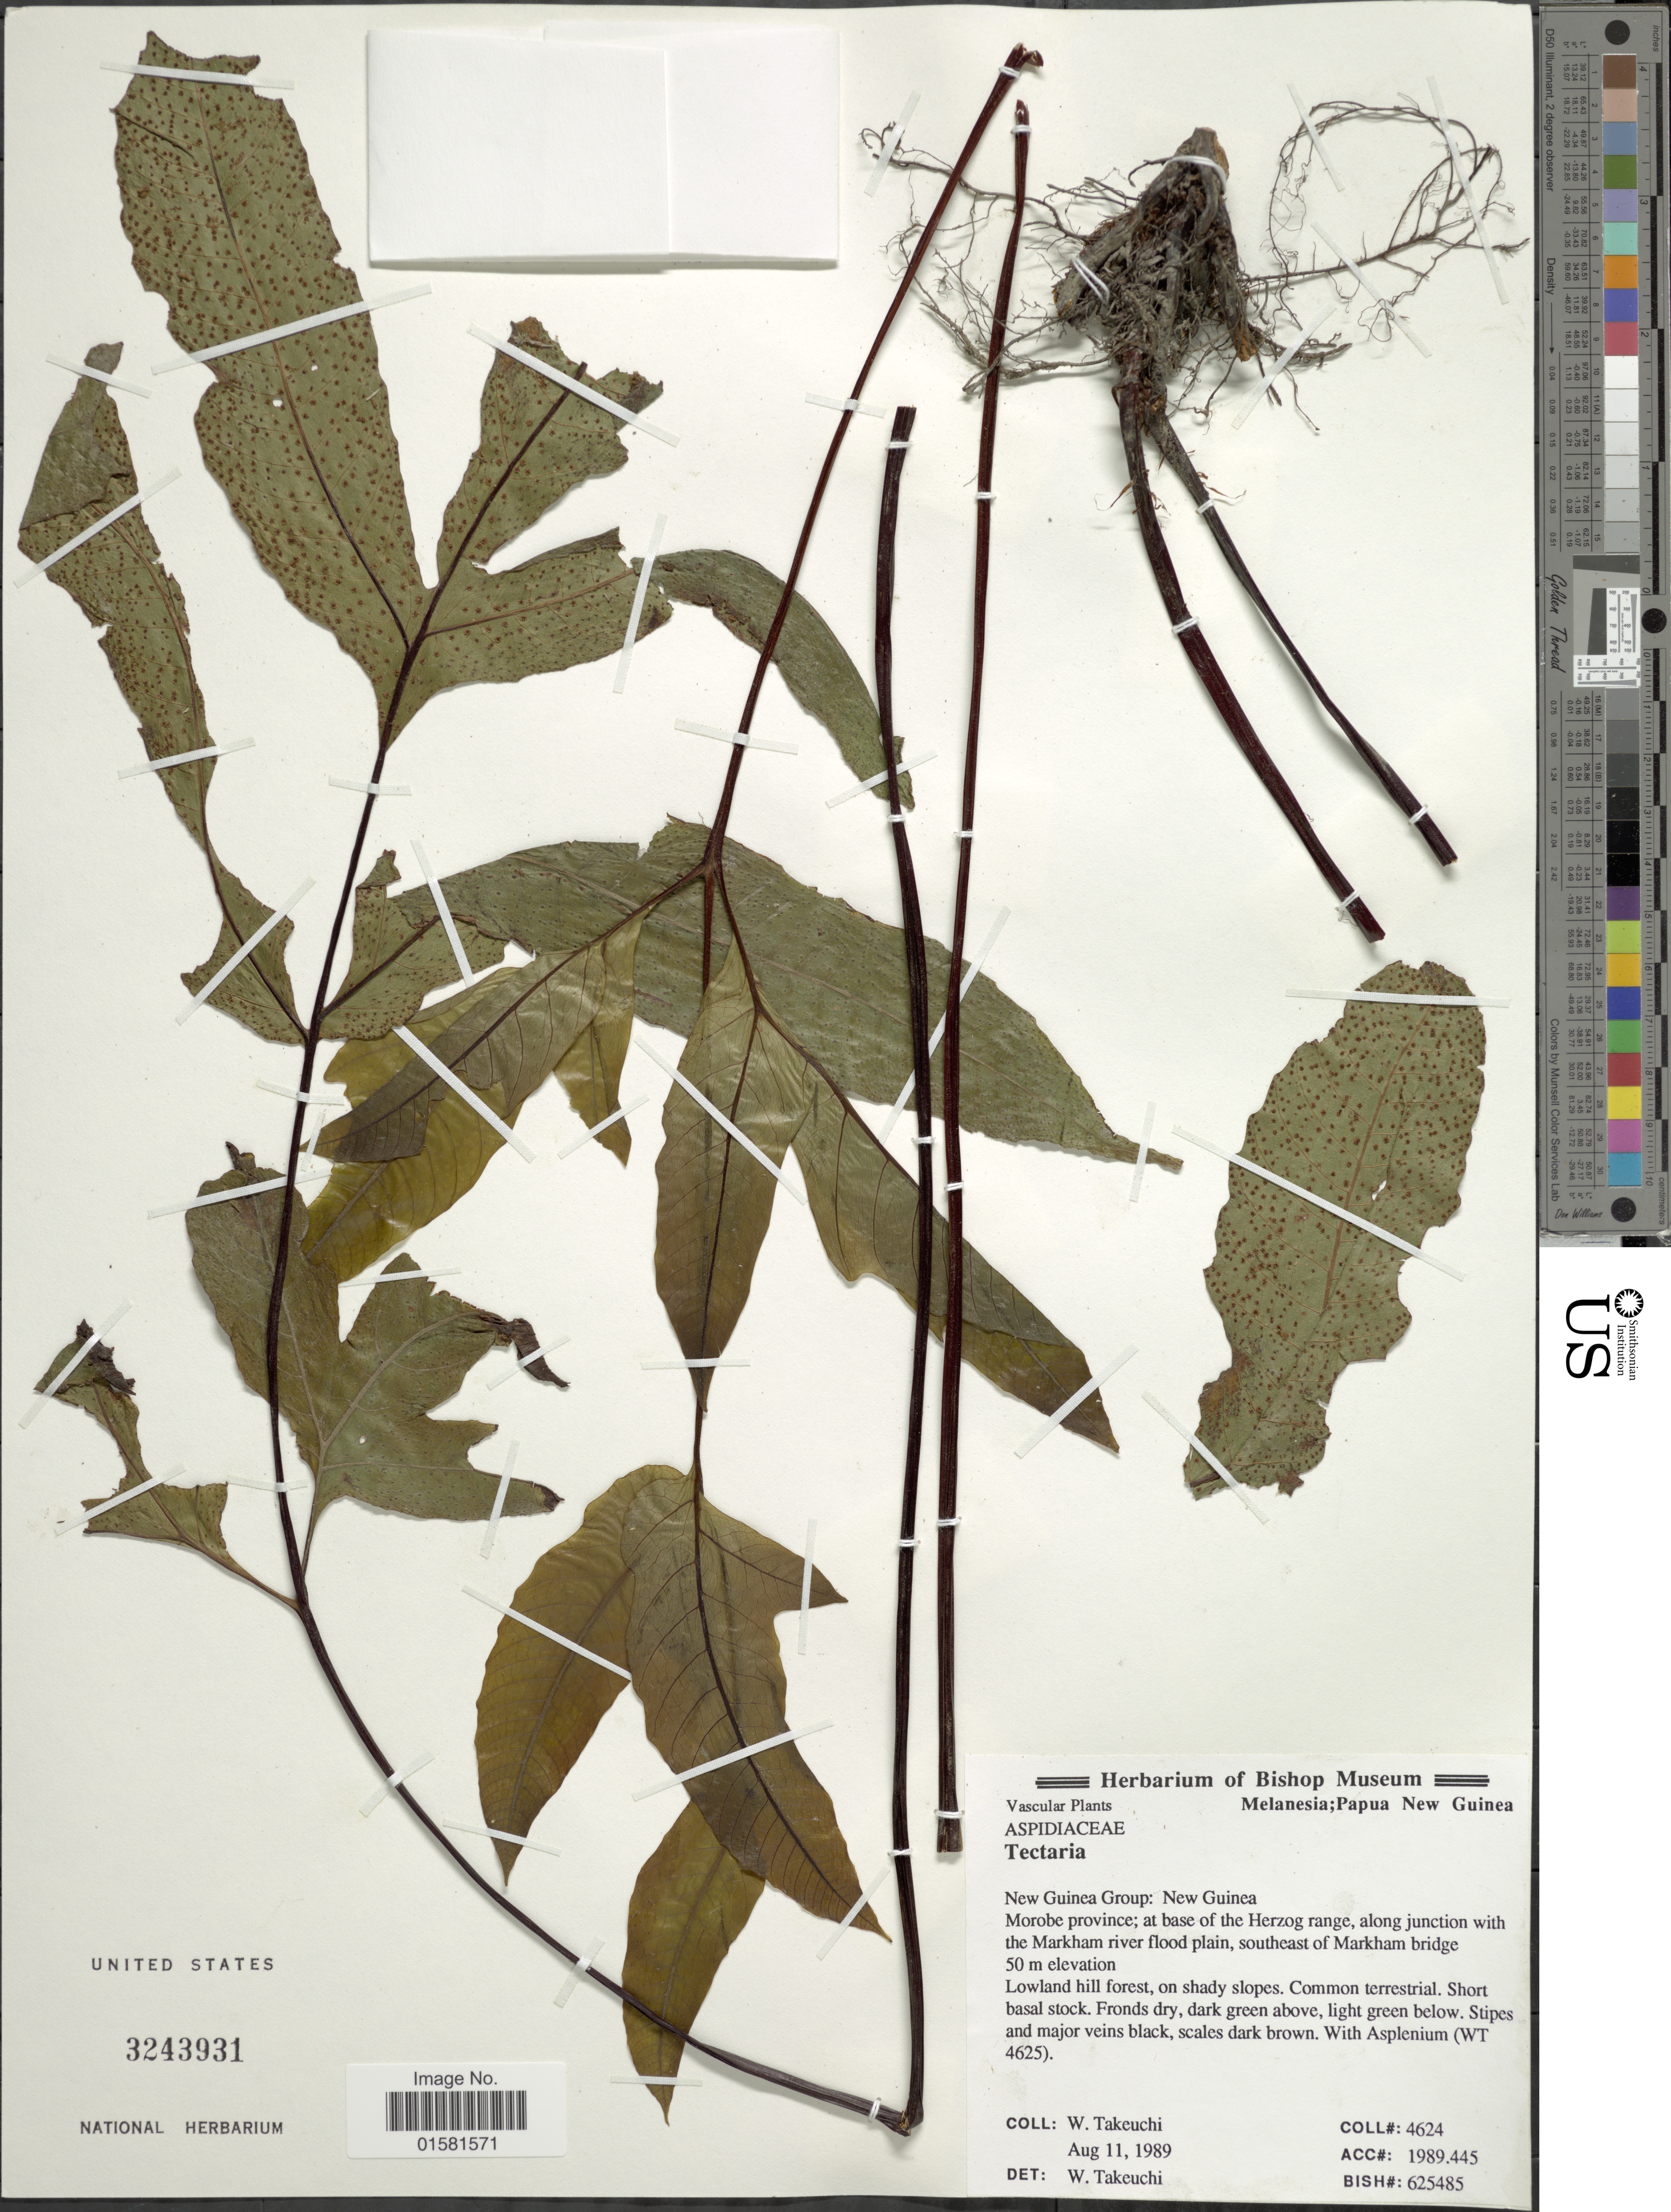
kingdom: Plantae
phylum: Tracheophyta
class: Polypodiopsida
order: Polypodiales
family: Tectariaceae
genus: Tectaria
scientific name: Tectaria sp.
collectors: W. Takeuchi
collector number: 4624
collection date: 1989-08-11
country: Papua New Guinea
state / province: Morobe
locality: New Guinea Grou: New Guinea, Morobe Province, at base of the Herzog range, along junction with the Markham river flood plain, southeast of Markham bridge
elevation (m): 50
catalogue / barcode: US 3243931